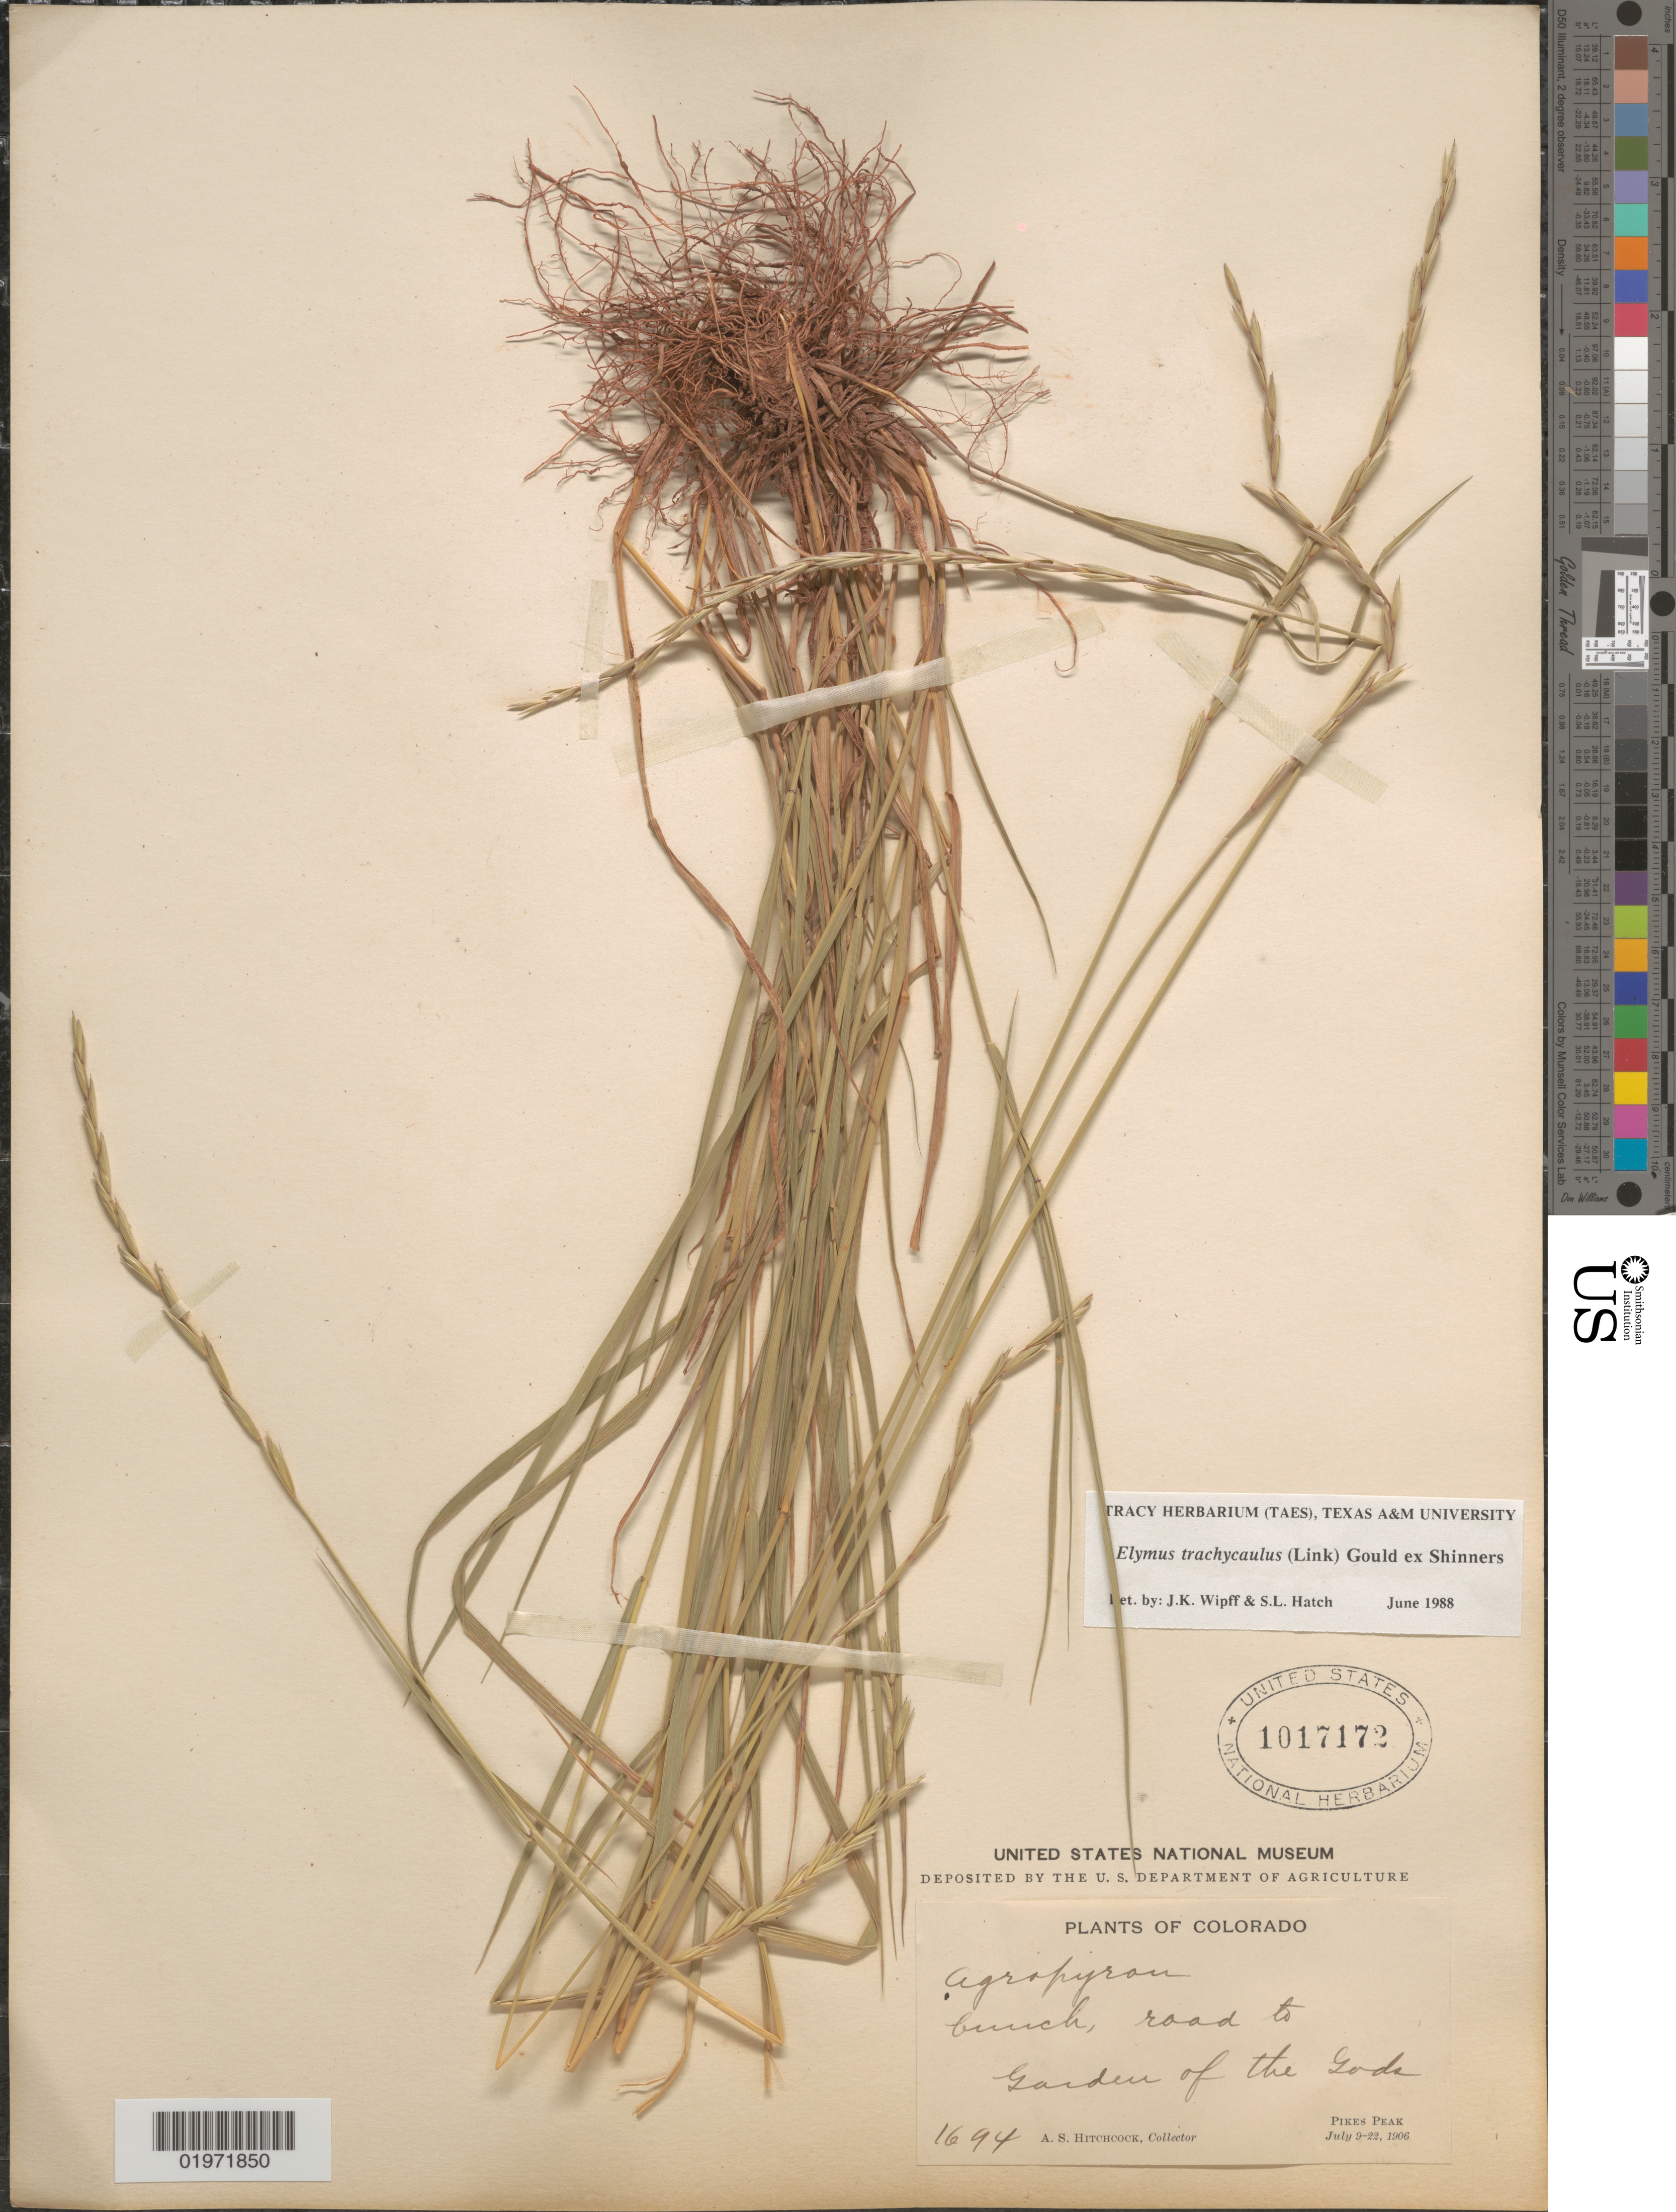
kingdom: Plantae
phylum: Tracheophyta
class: Liliopsida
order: Poales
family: Poaceae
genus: Elymus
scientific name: Elymus trachycaulus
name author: (Link) Gould ex Shinners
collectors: A. S. Hitchcock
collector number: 1694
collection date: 1906-07-09/1906-07-22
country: United States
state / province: Colorado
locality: Road to Garden of the Gods. Pikes Peak.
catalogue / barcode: US 1017172